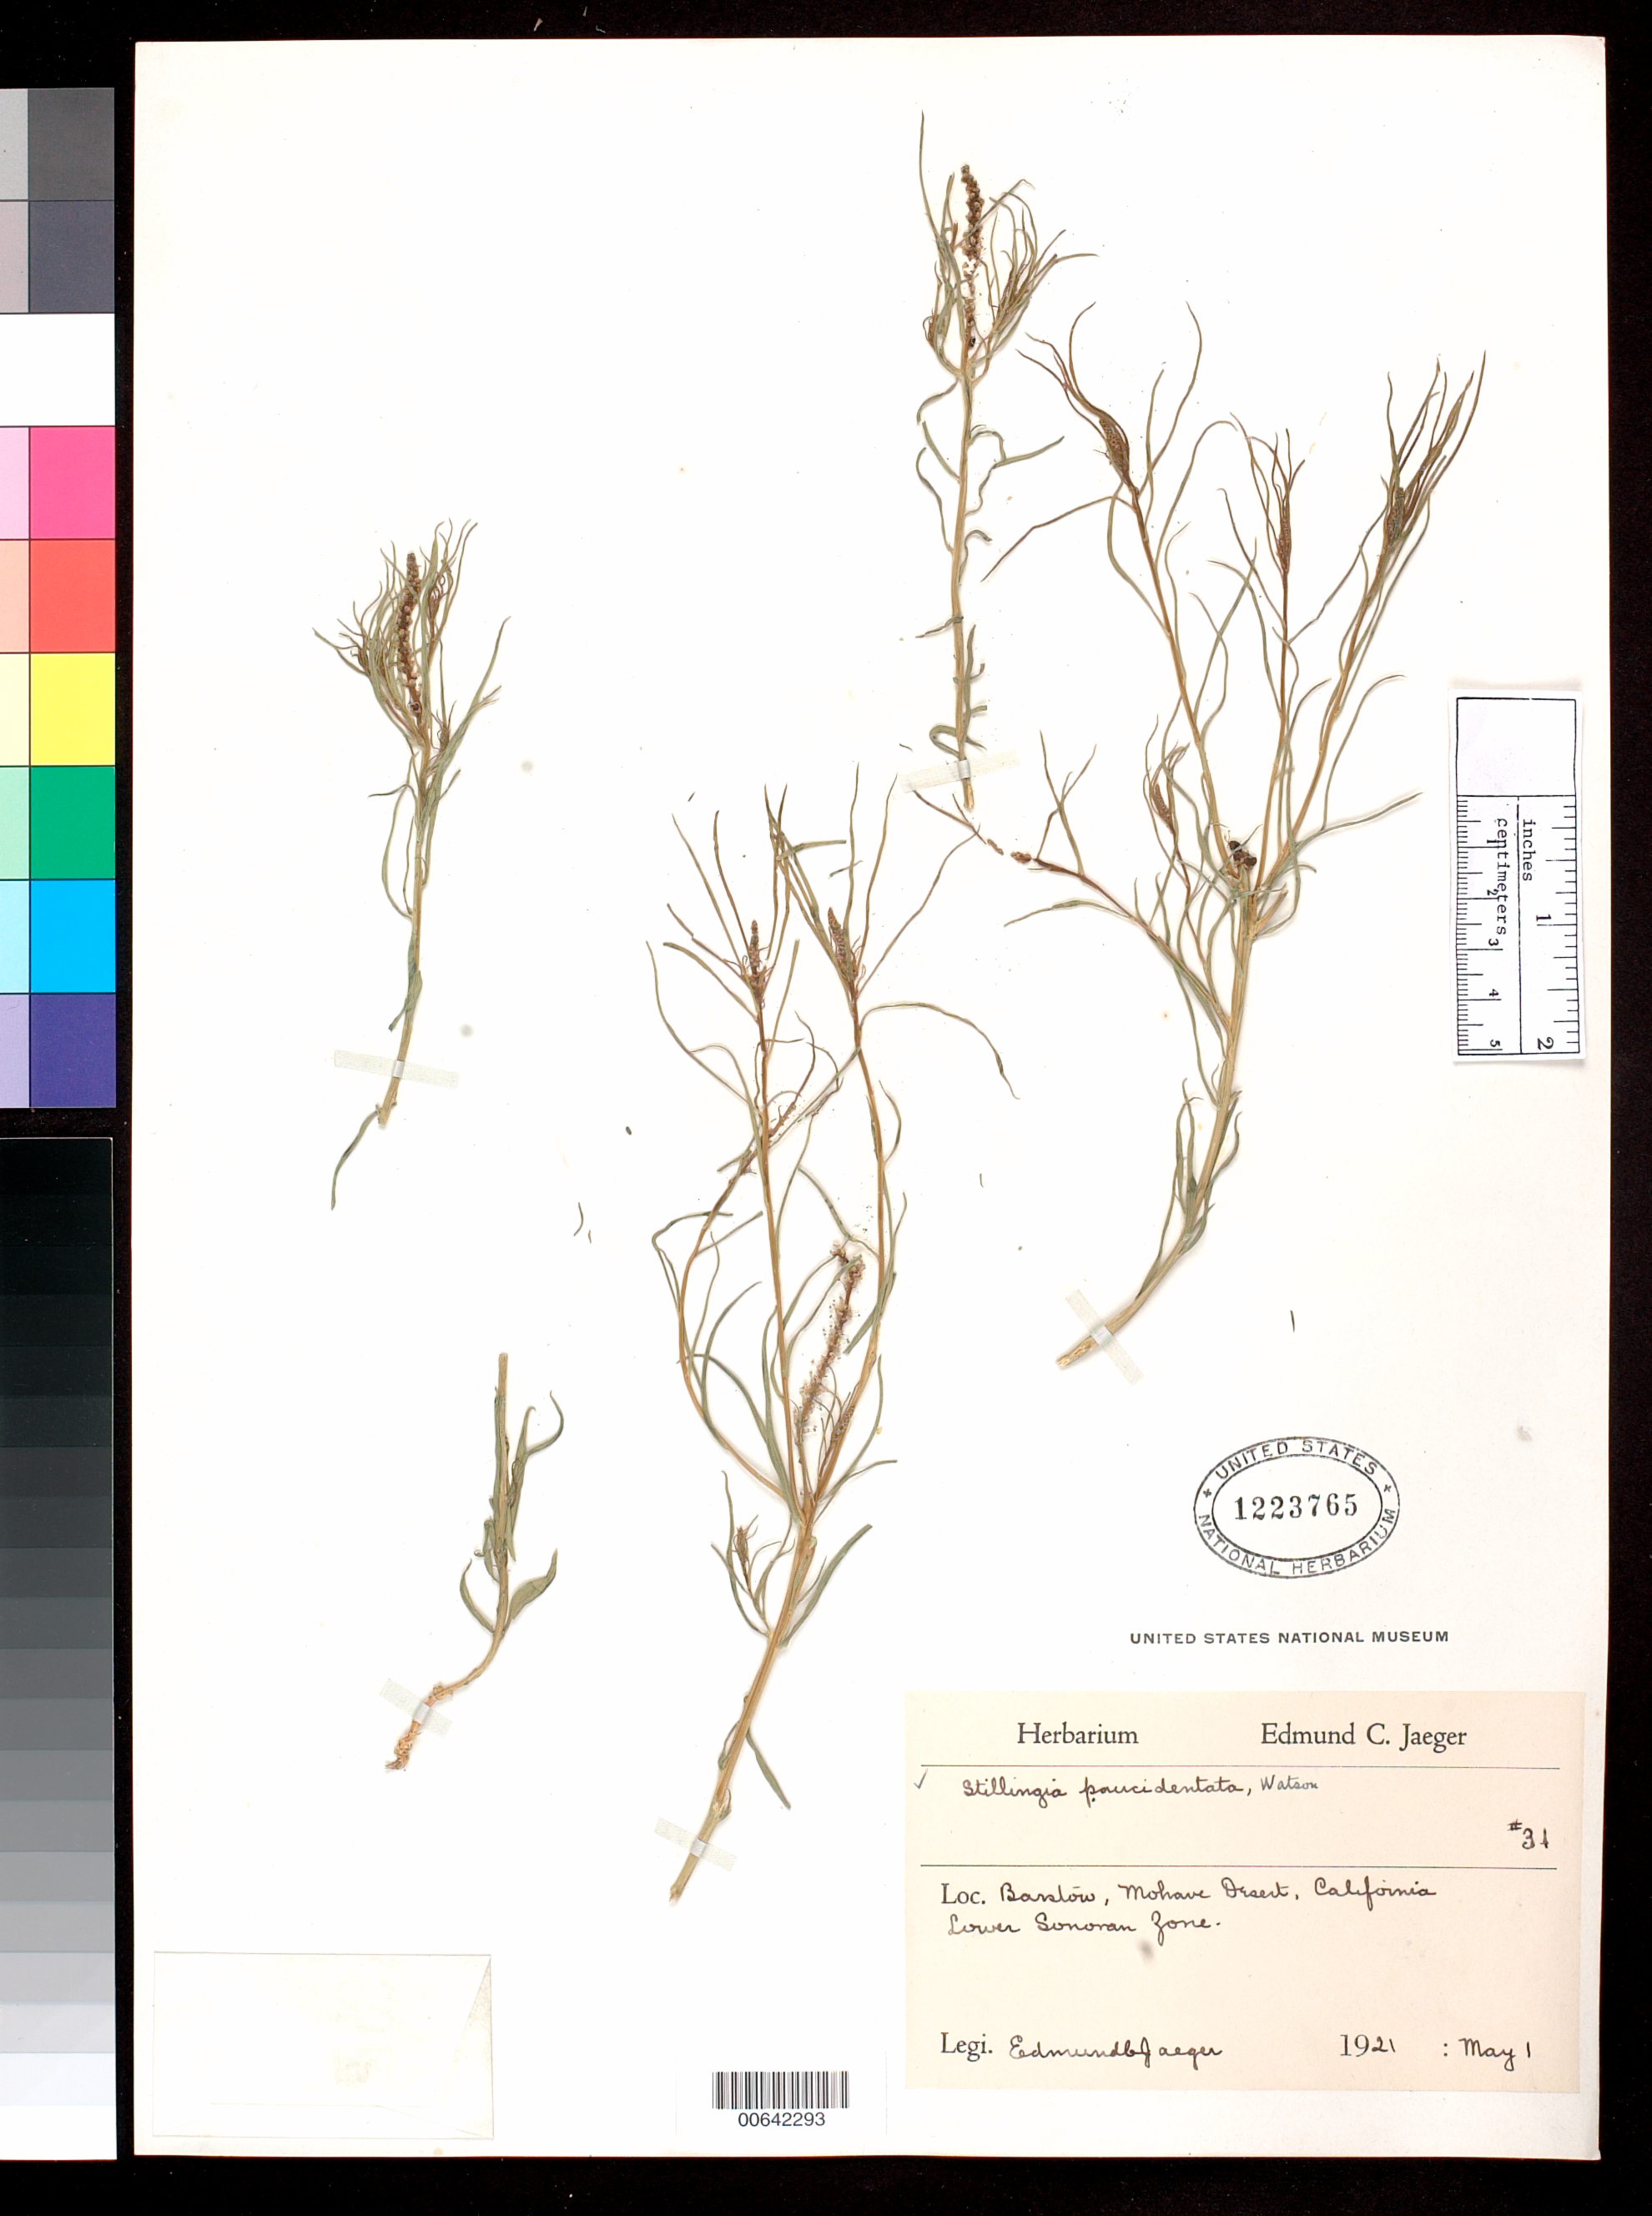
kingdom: Plantae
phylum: Tracheophyta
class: Magnoliopsida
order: Malpighiales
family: Euphorbiaceae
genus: Stillingia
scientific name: Stillingia paucidentata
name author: S. Watson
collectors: E. Jaeger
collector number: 31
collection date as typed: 01 May 1921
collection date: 1921-05-01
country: United States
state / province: California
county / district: Kern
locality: Barstow, Mohave Desert, Lower Sonoran Zone.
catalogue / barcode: US 1223765